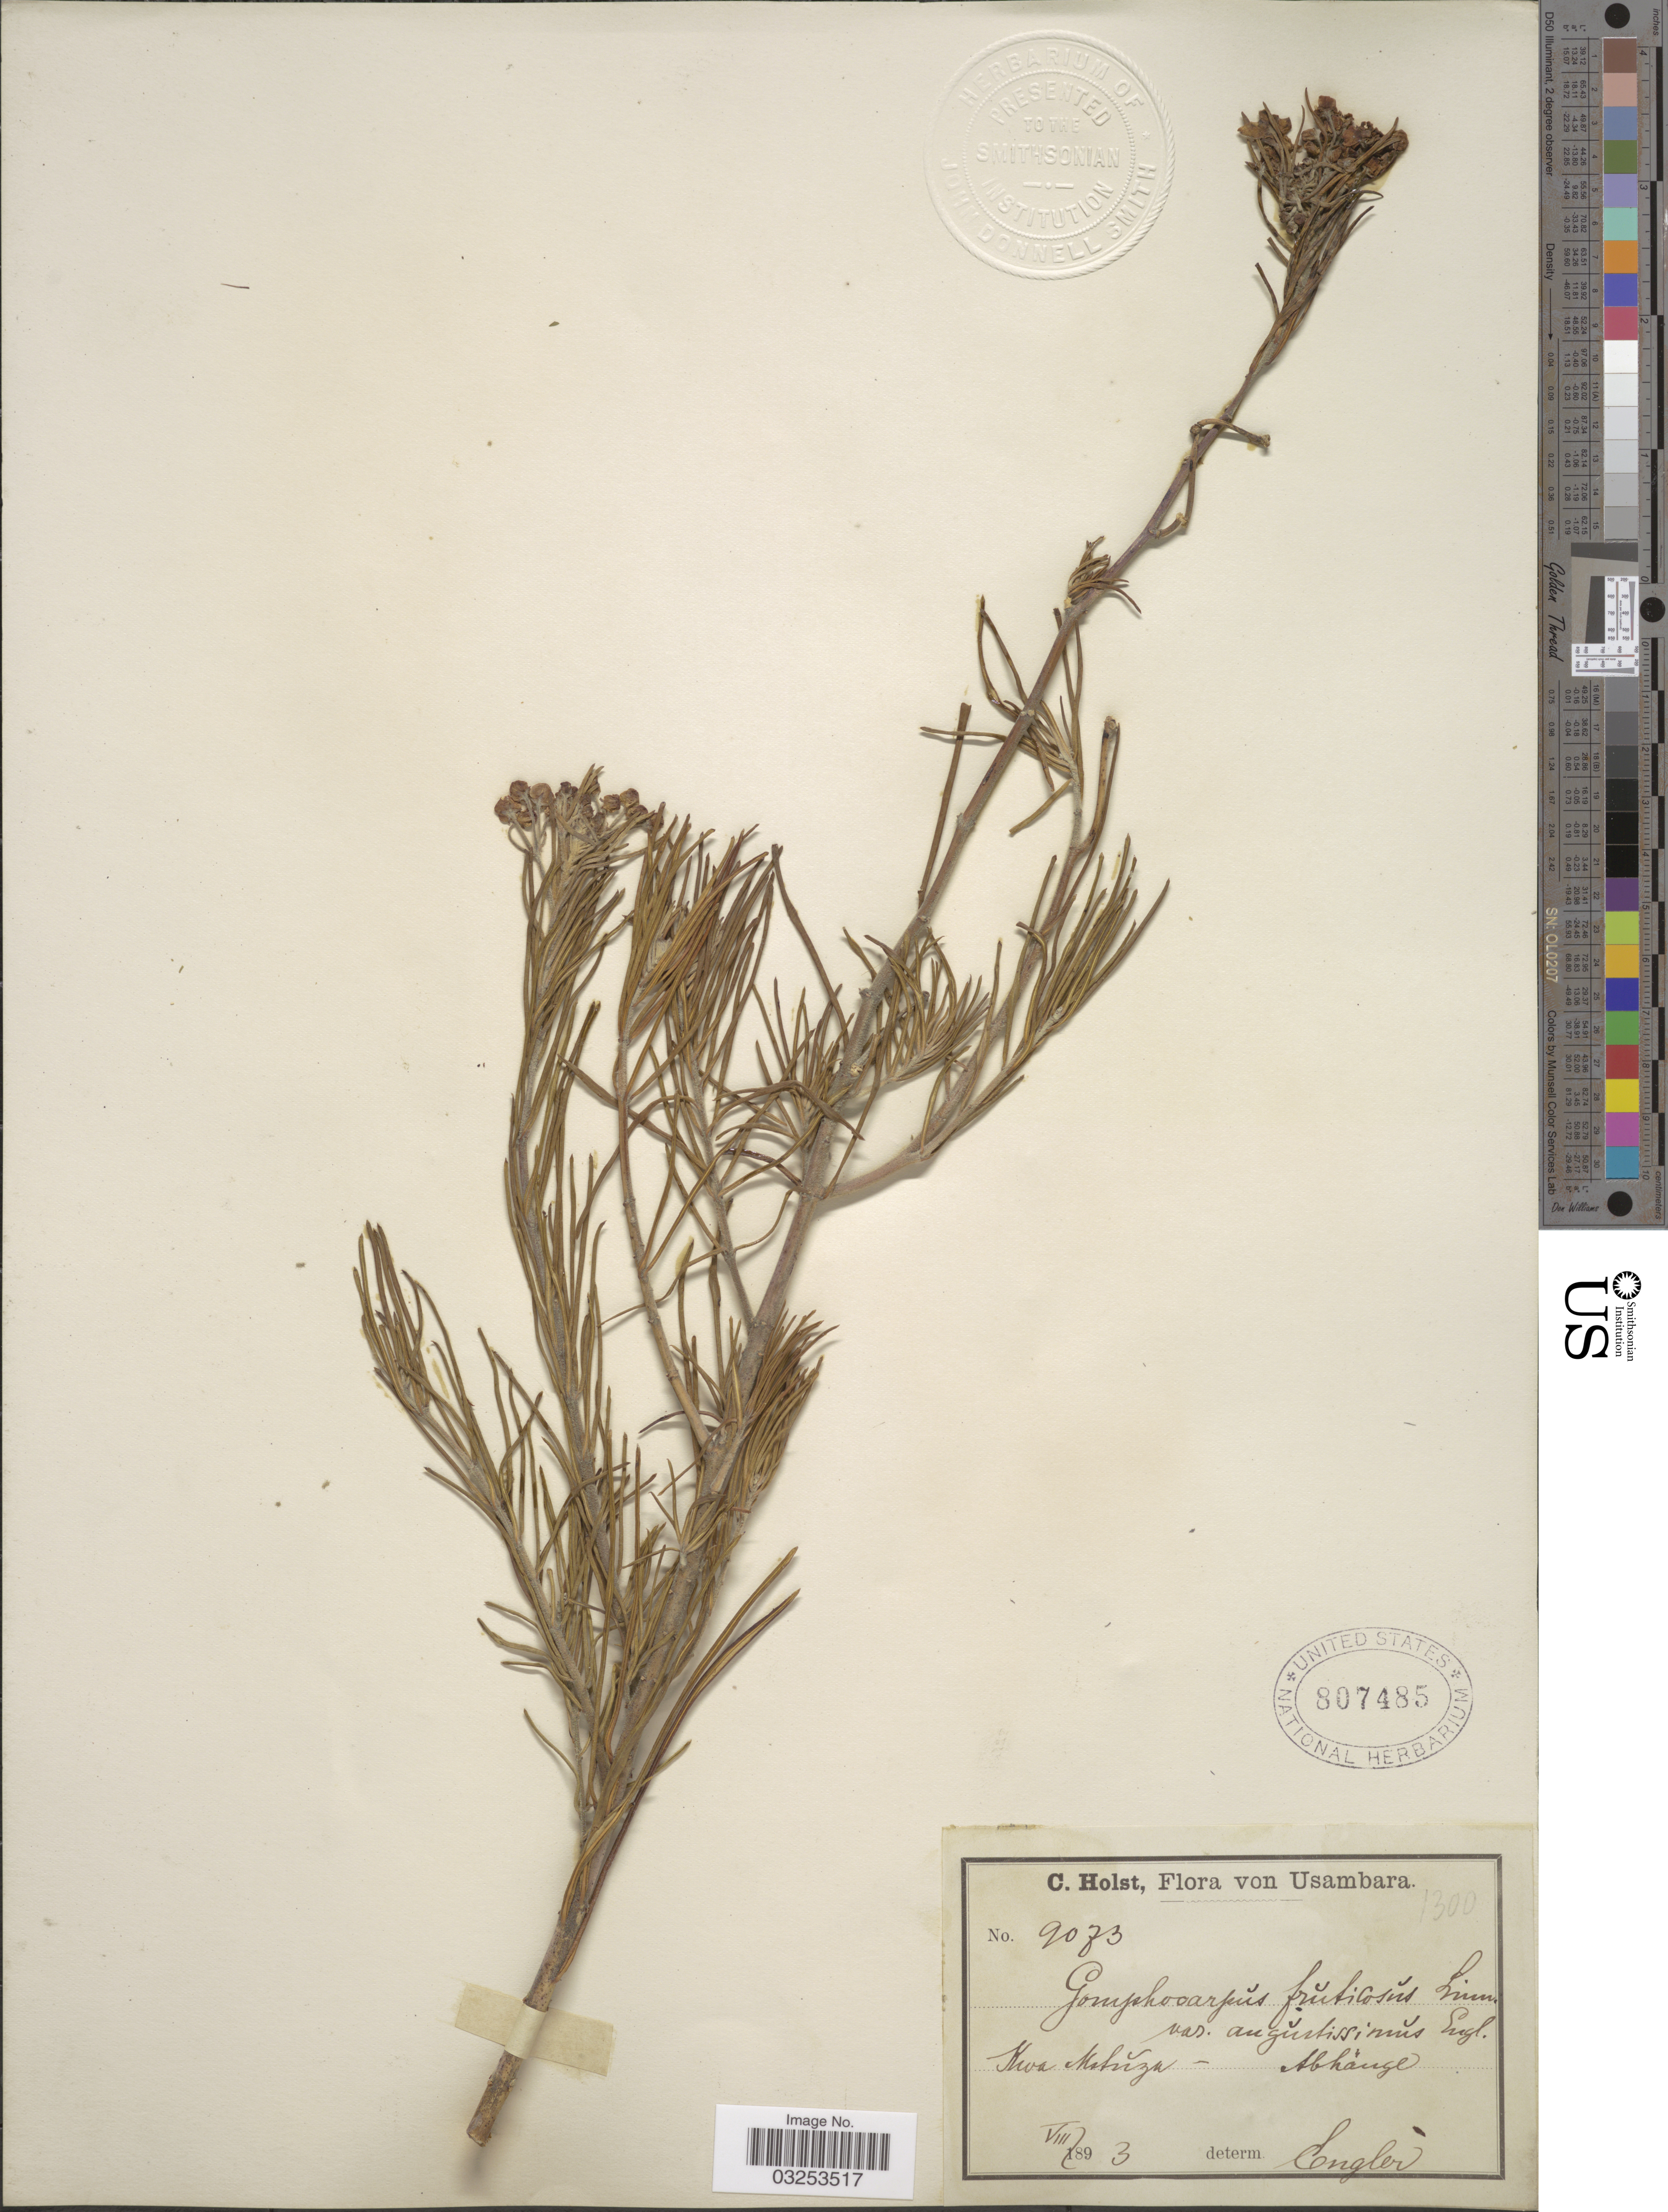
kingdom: Plantae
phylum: Tracheophyta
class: Magnoliopsida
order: Gentianales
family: Apocynaceae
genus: Gomphocarpus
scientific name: Gomphocarpus fruticosus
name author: (L.) W.T. Aiton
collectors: C. H. Holst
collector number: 9073*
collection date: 1893-08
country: Tanzania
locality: Usambara. Kwa Matuza - Abhange.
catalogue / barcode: US 807485